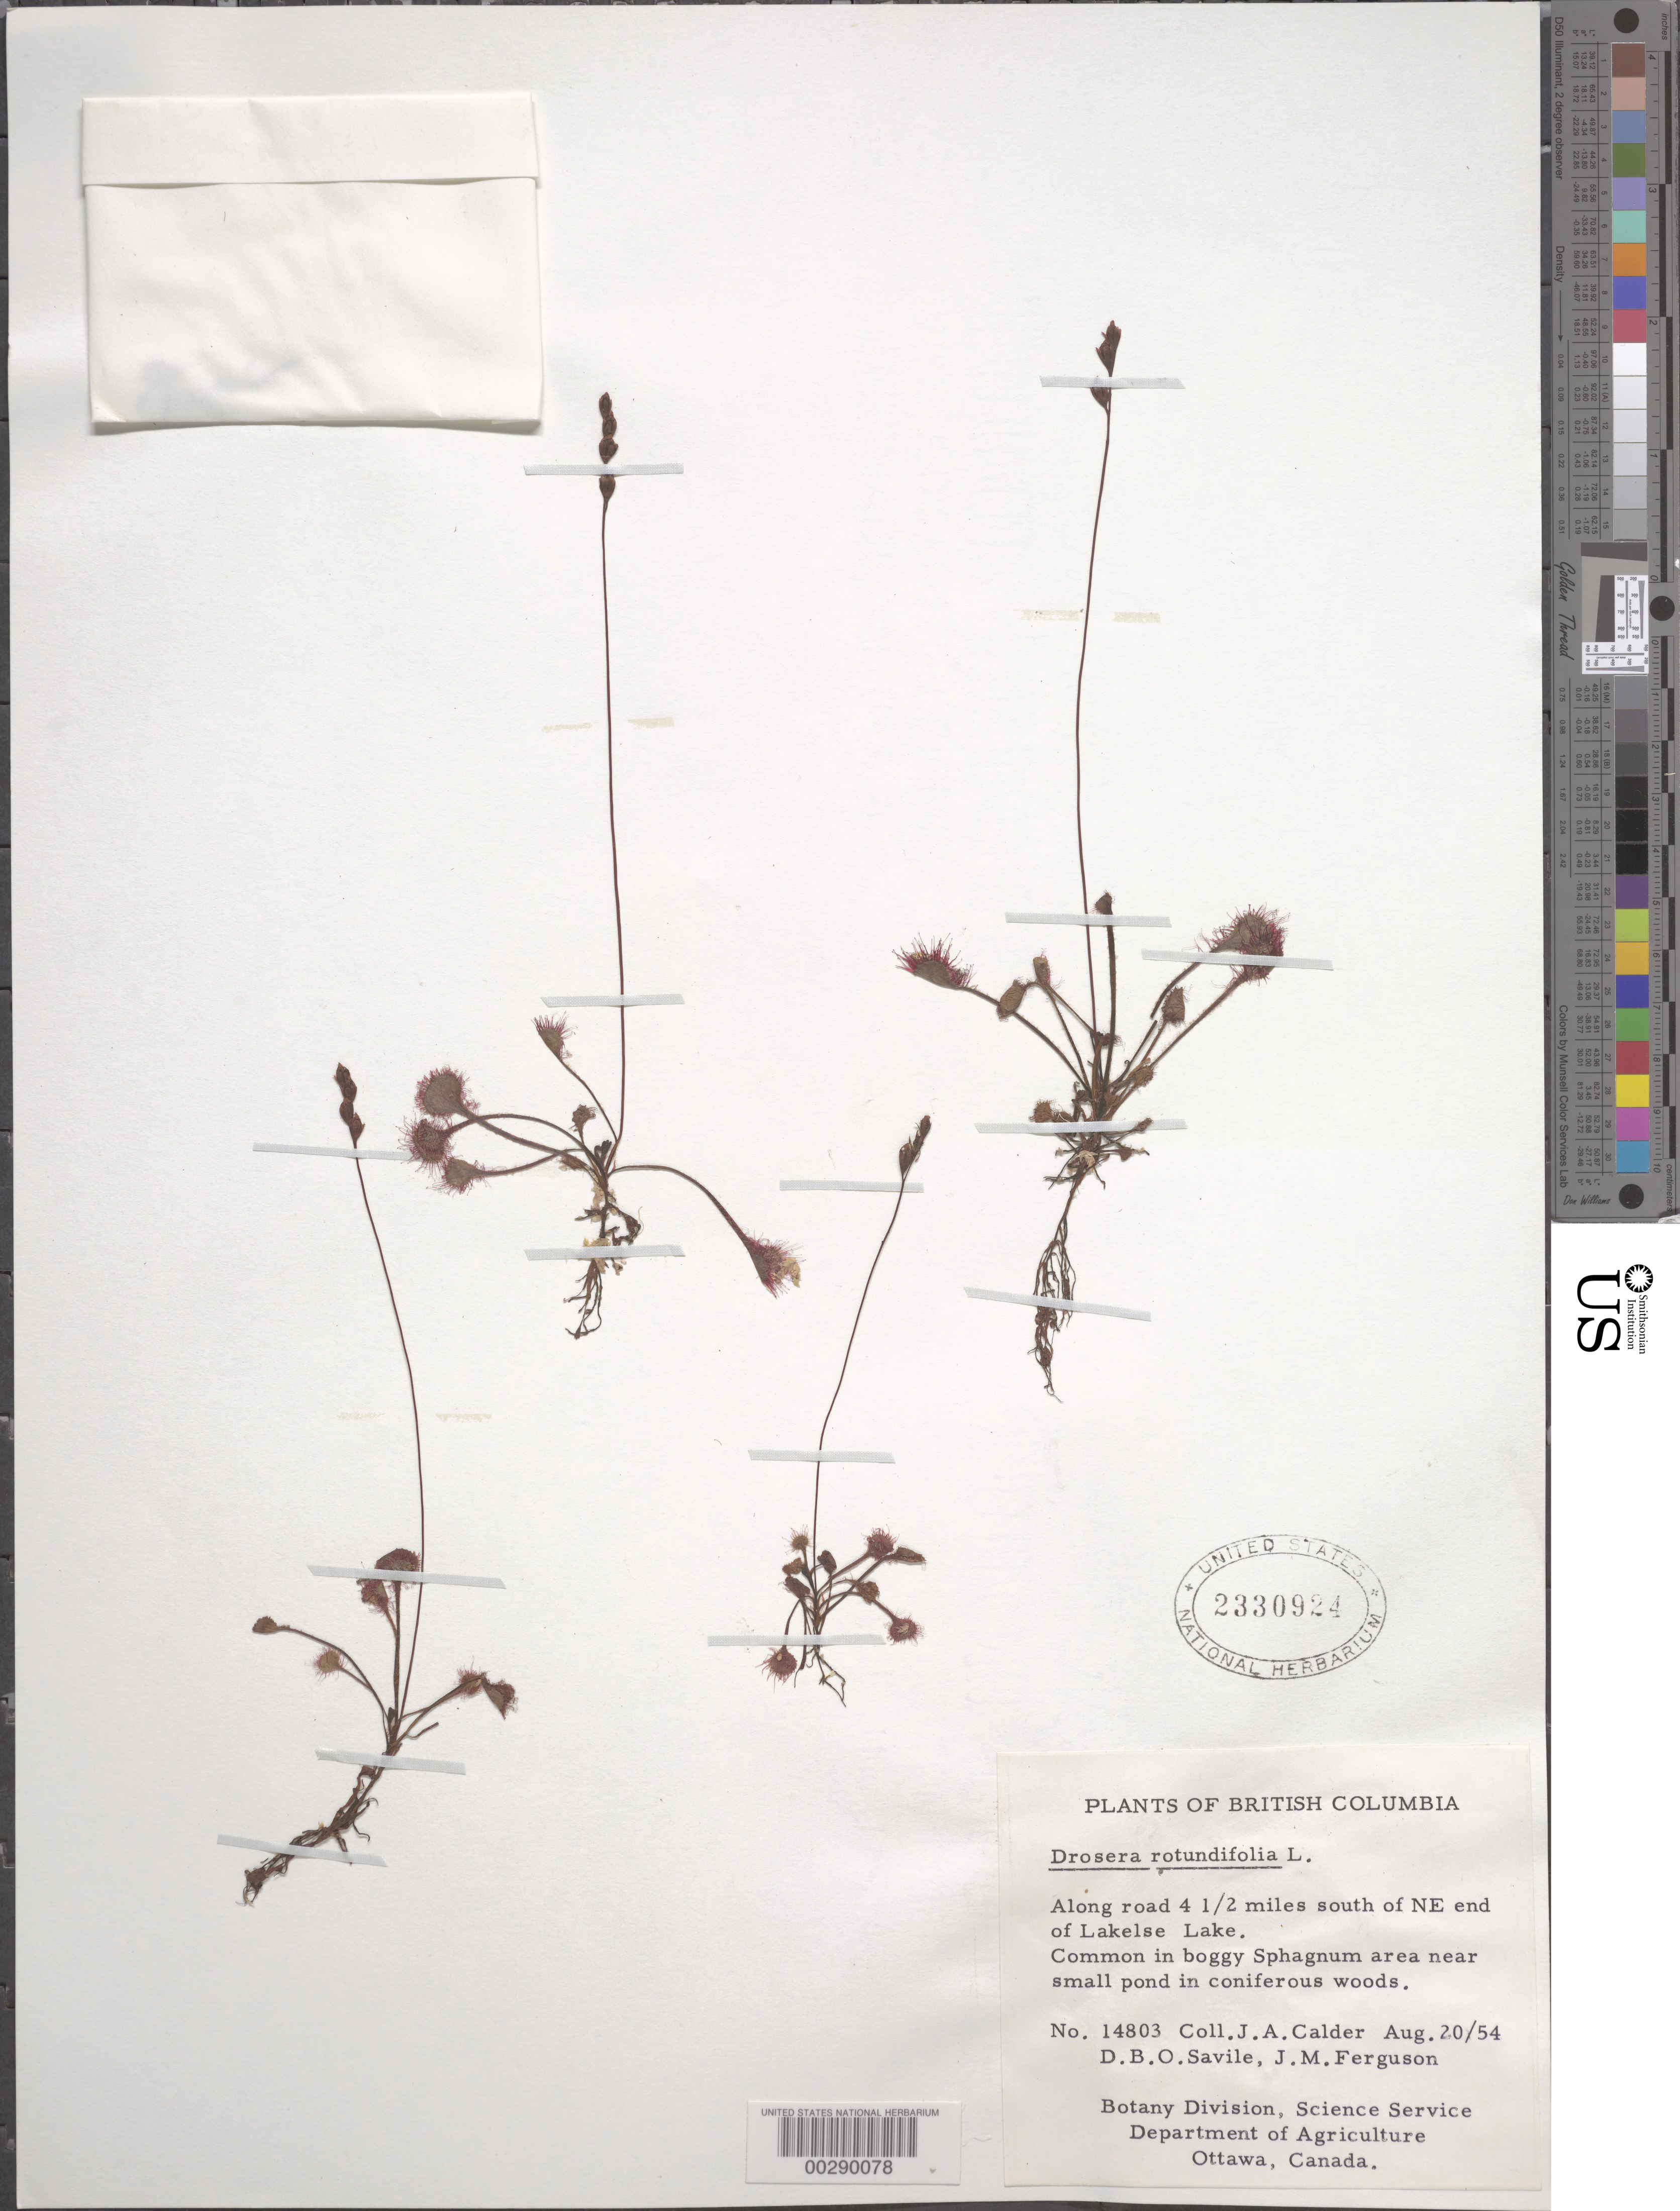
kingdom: Plantae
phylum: Tracheophyta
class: Magnoliopsida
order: Caryophyllales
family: Droseraceae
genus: Drosera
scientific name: Drosera rotundifolia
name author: L.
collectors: J. A. Calder, D. Savile & J. M. Ferguson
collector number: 14803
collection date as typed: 20 Aug 1950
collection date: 1950-08-20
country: Canada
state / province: British Columbia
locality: S of ne end of lakelse lake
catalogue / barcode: US 2330924